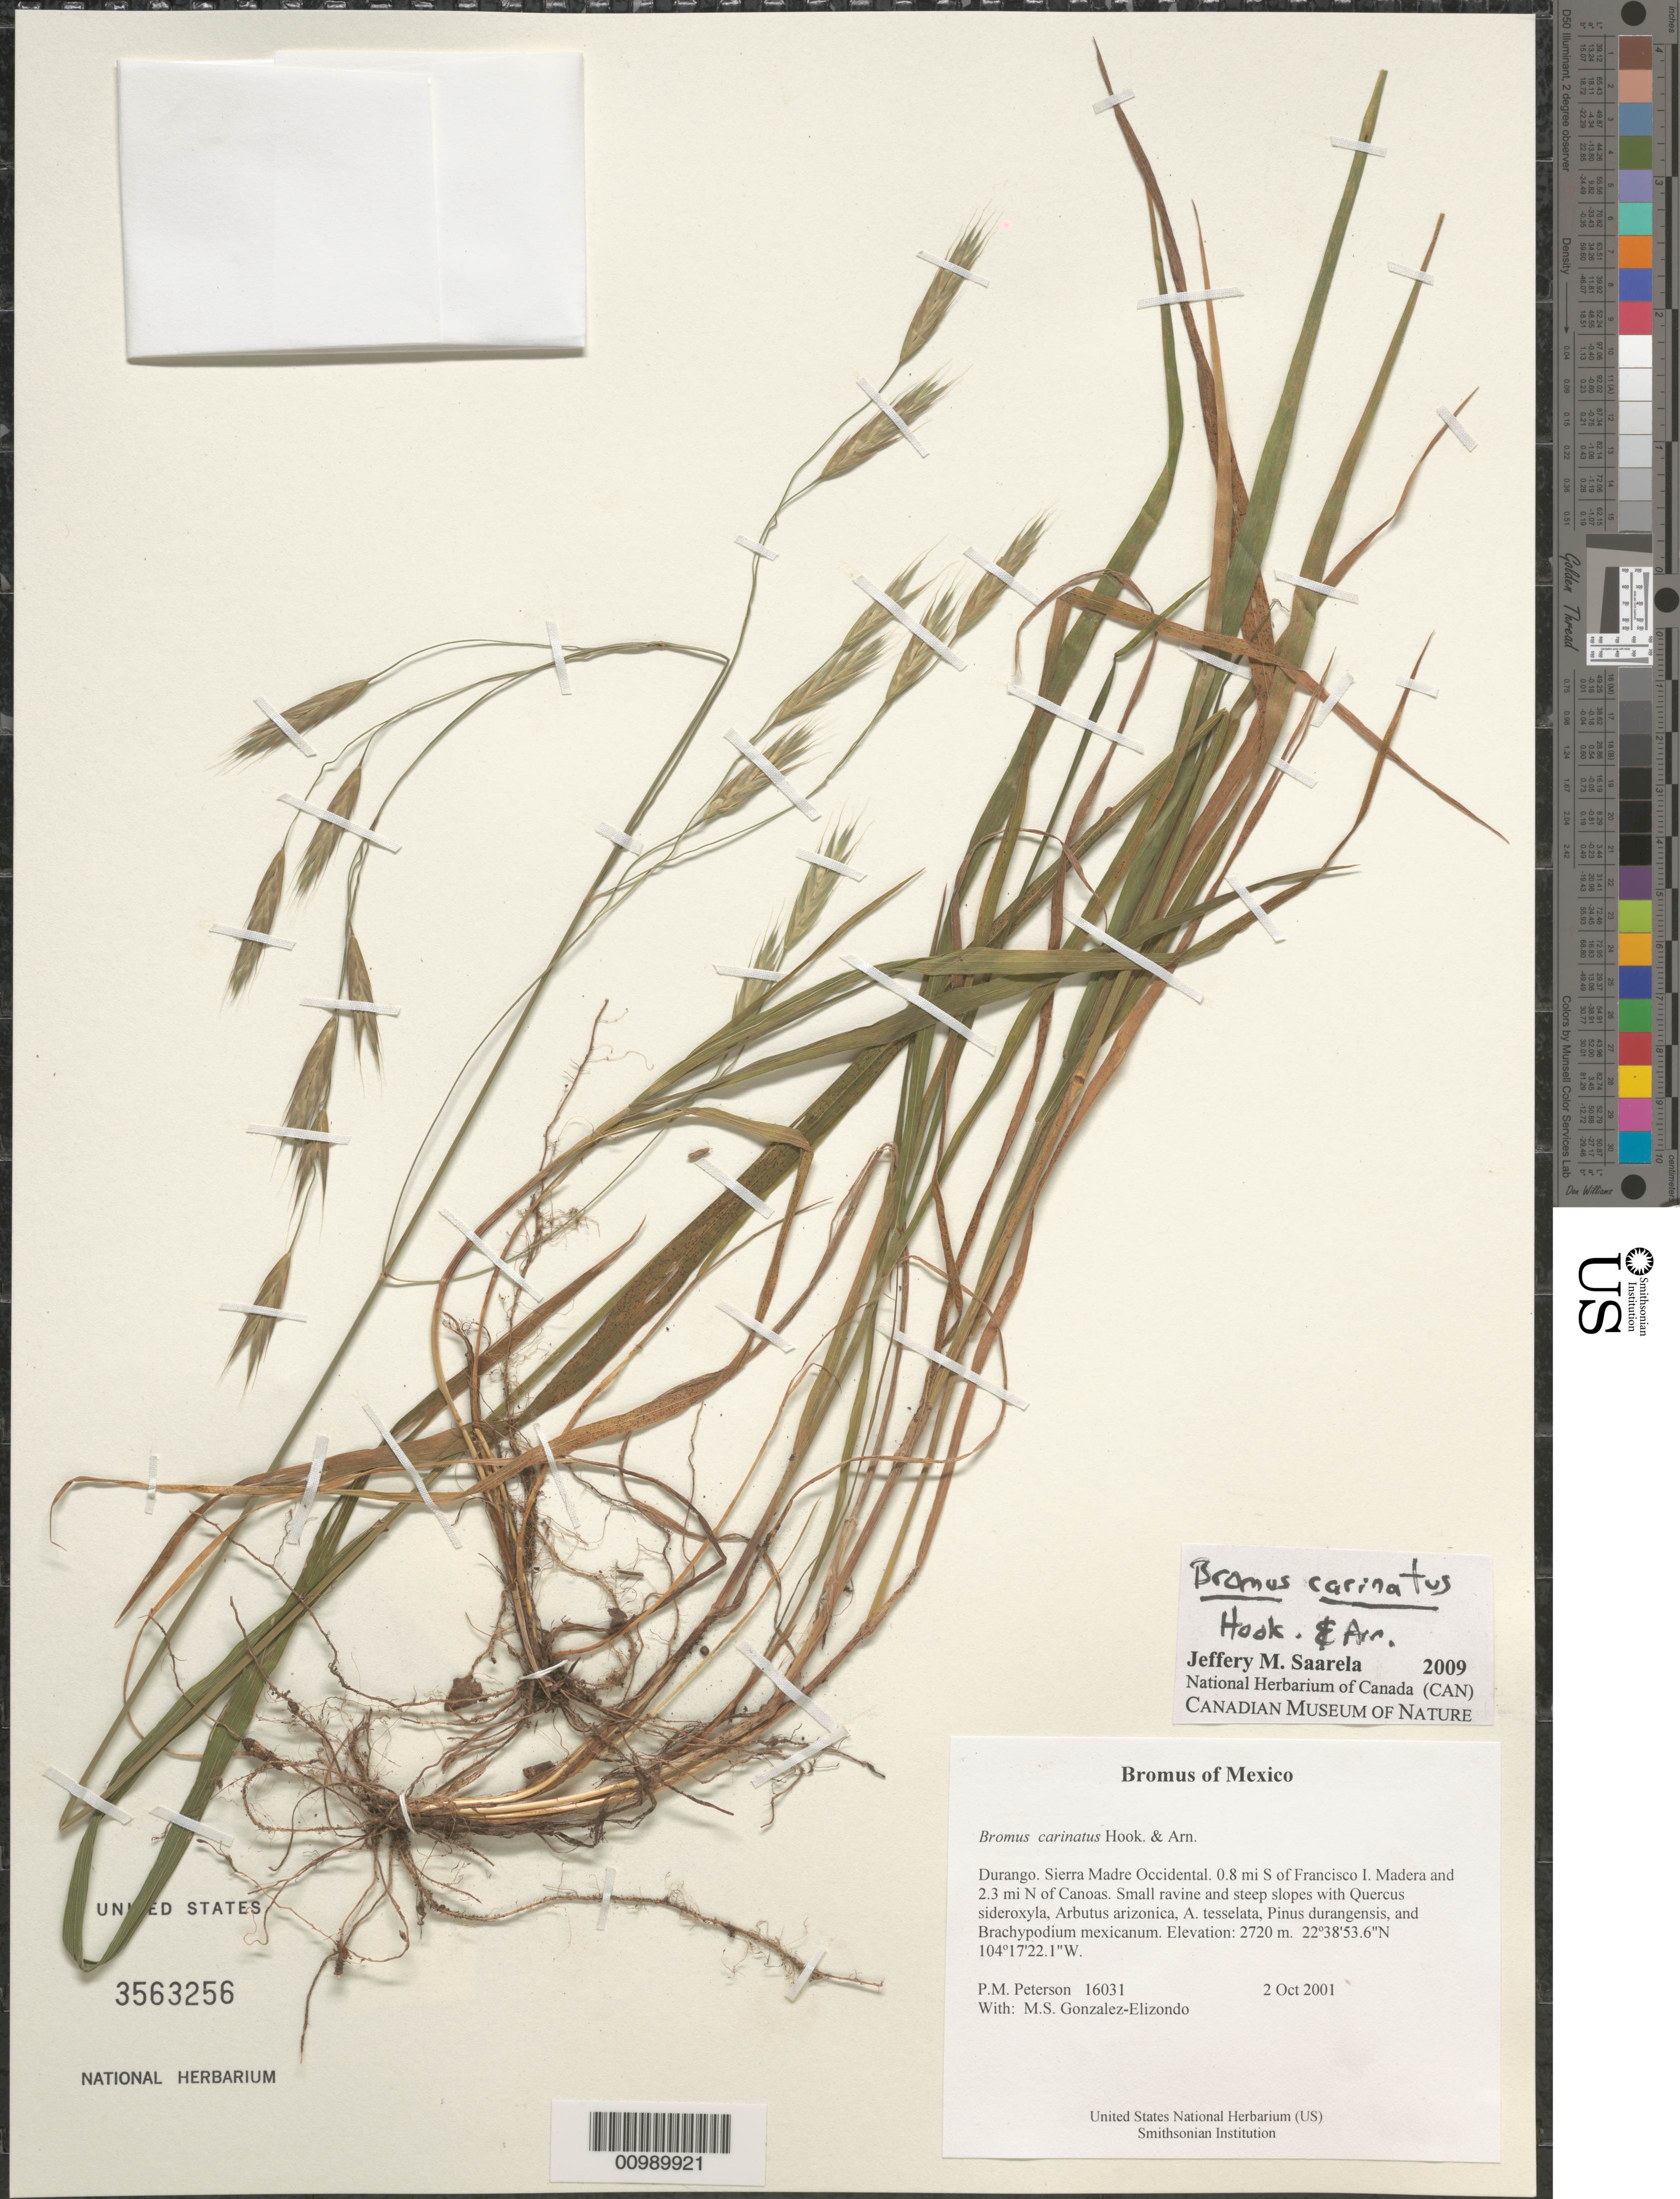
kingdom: Plantae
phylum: Tracheophyta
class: Liliopsida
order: Poales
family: Poaceae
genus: Bromus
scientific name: Bromus carinatus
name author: Hook. & Arn.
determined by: Saarela, J. M., (CAN), Canadian Museum of Nature (CANADA)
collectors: P. M. Peterson & M. S. González-Elizondo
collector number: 16031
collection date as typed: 02 Oct 2001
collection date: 2001-10-02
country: Mexico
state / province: Durango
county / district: Sierra Madre Occidental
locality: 0.8 mi S of Francisco I. Madera and 2.3 mi N of Canoas. Small ravine and steep slopes with Quercus sideroxyla, Arbutus arizonica, A. tesselata, Pinus durangensis, and Brachypodium mexicanum.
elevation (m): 2720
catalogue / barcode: US 3563256